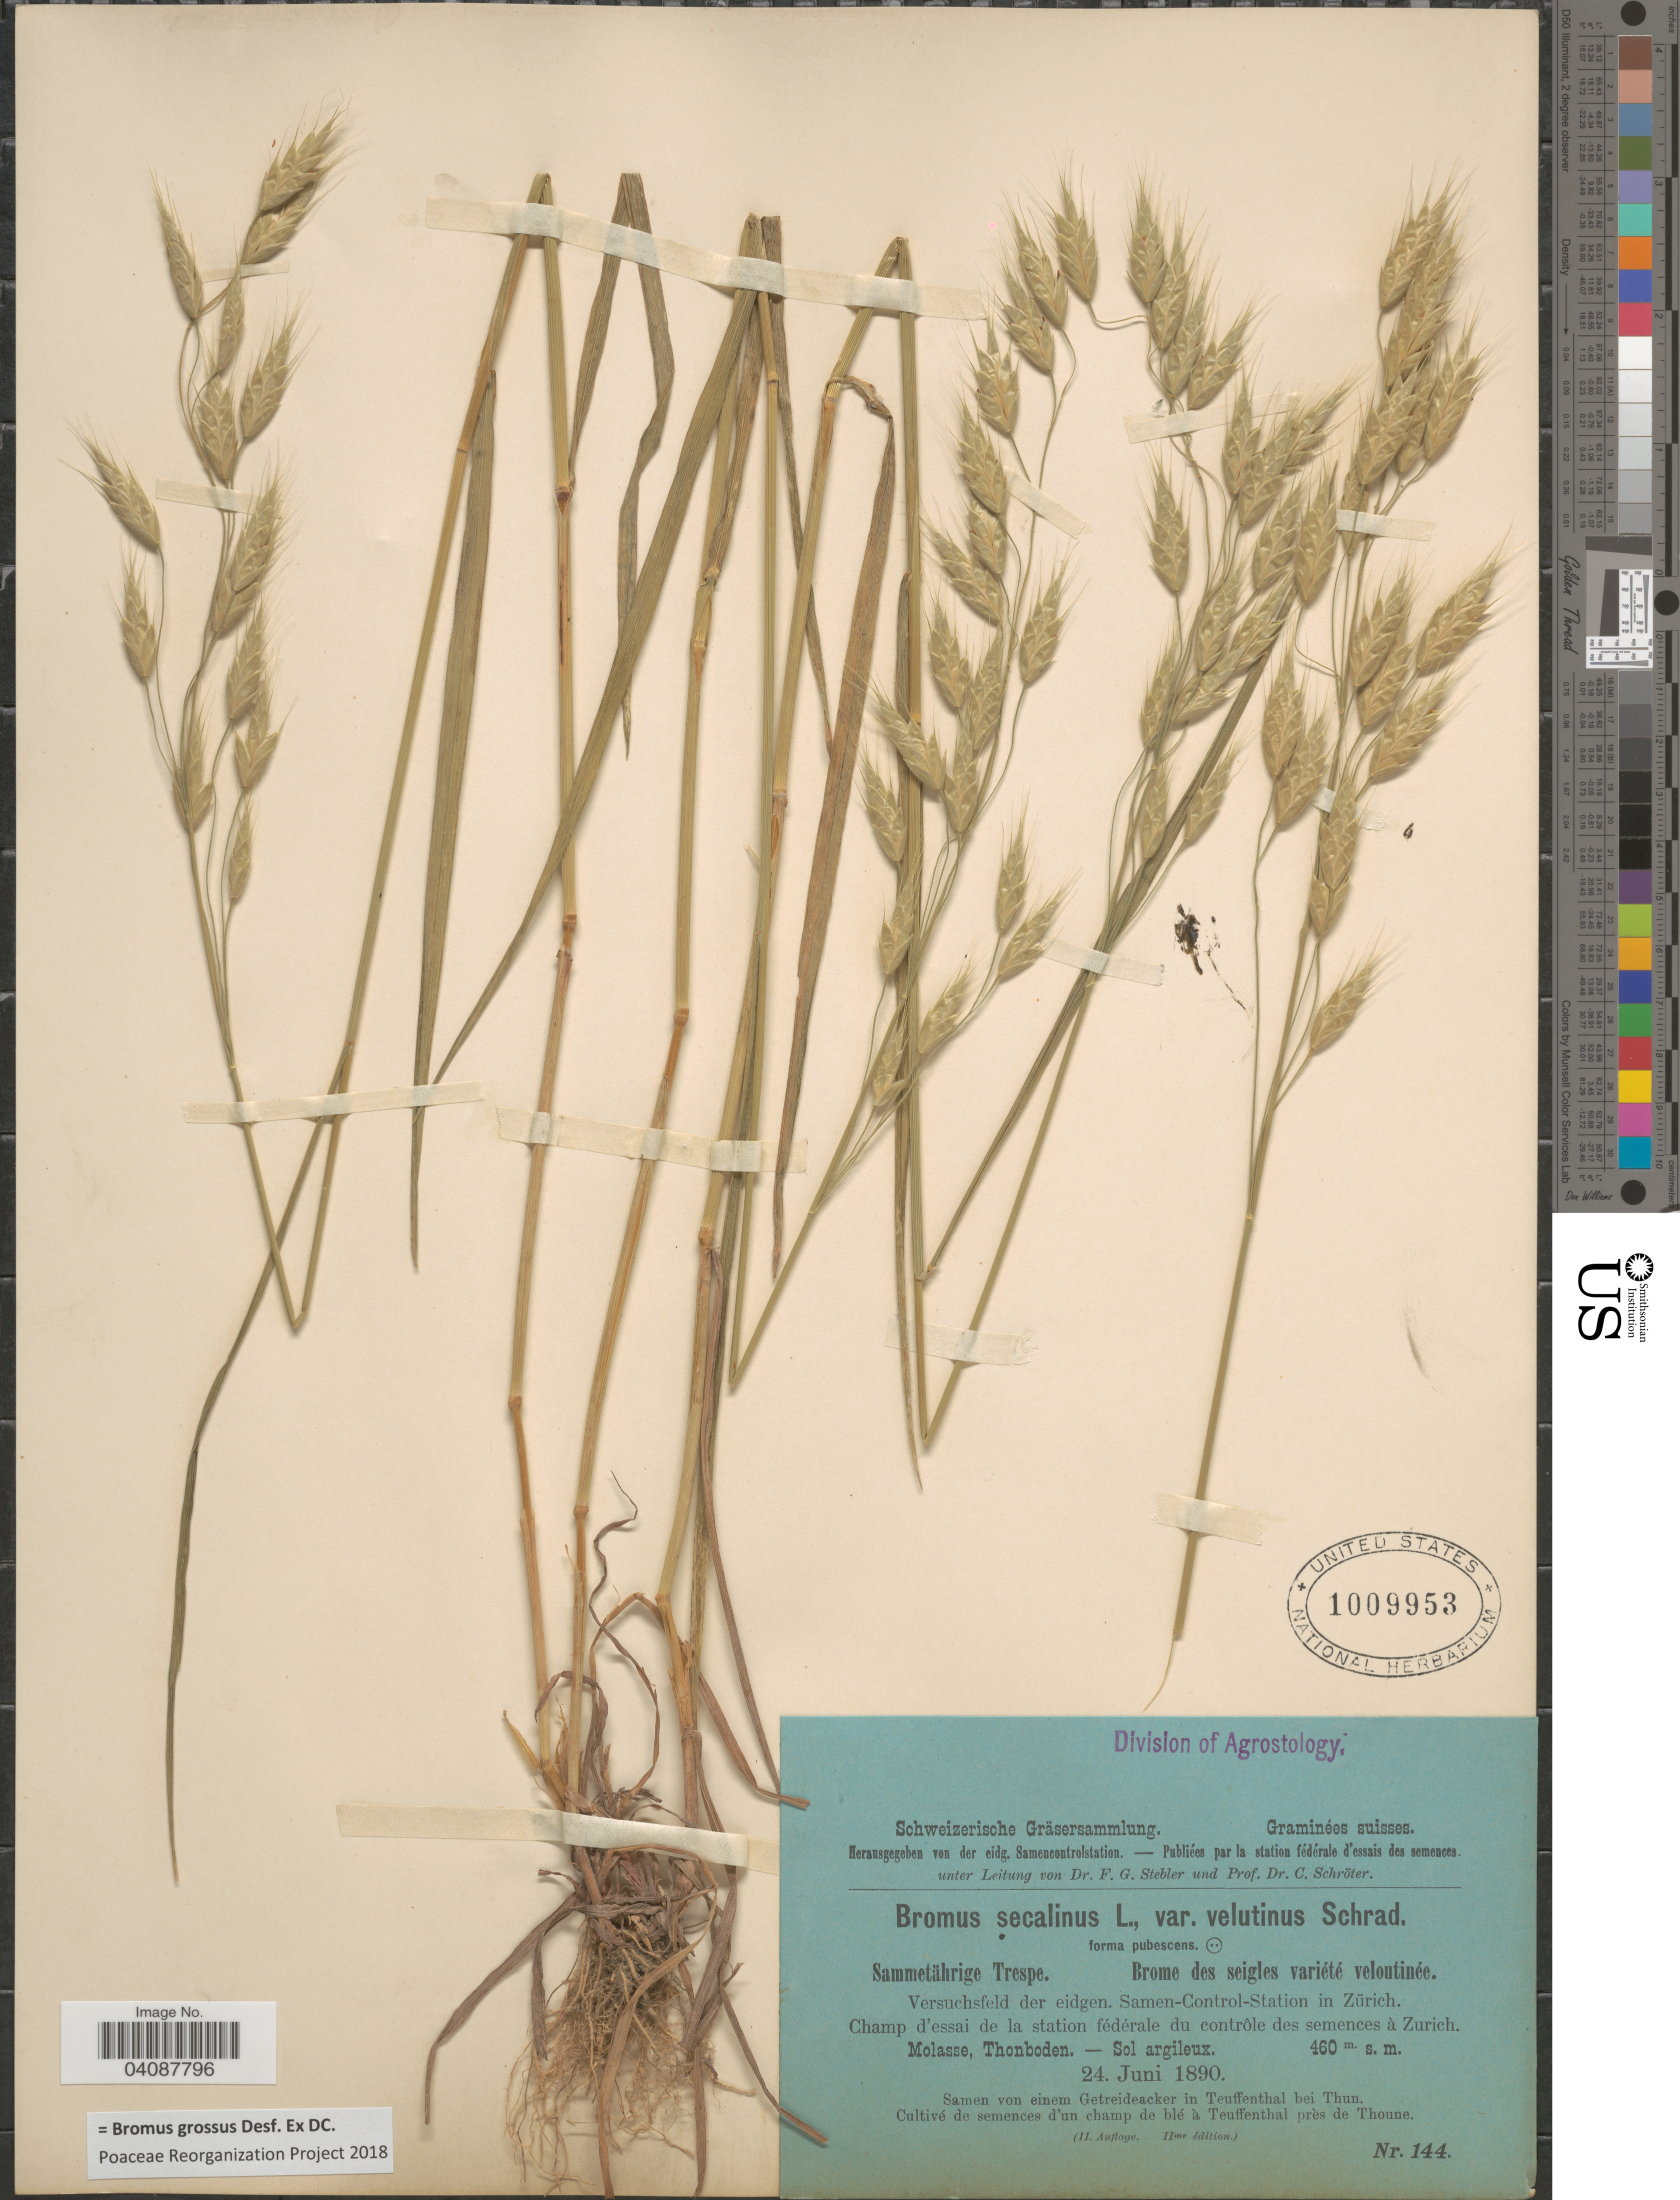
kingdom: Plantae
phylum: Tracheophyta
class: Liliopsida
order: Poales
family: Poaceae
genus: Bromus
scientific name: Bromus grossus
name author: Desf. ex DC.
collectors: Stebler, F.G. & Schröter, C.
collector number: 144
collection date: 1890-06-24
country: Switzerland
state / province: Zurich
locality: Versuchsfeld der eidgen. Samen-Control-Station in Zürich. Champ d'essai de la station fédérale du contrôle des semences à Zurich. Molasse, Thonboden. - Sol argileux.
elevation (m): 460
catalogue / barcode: US 1009953